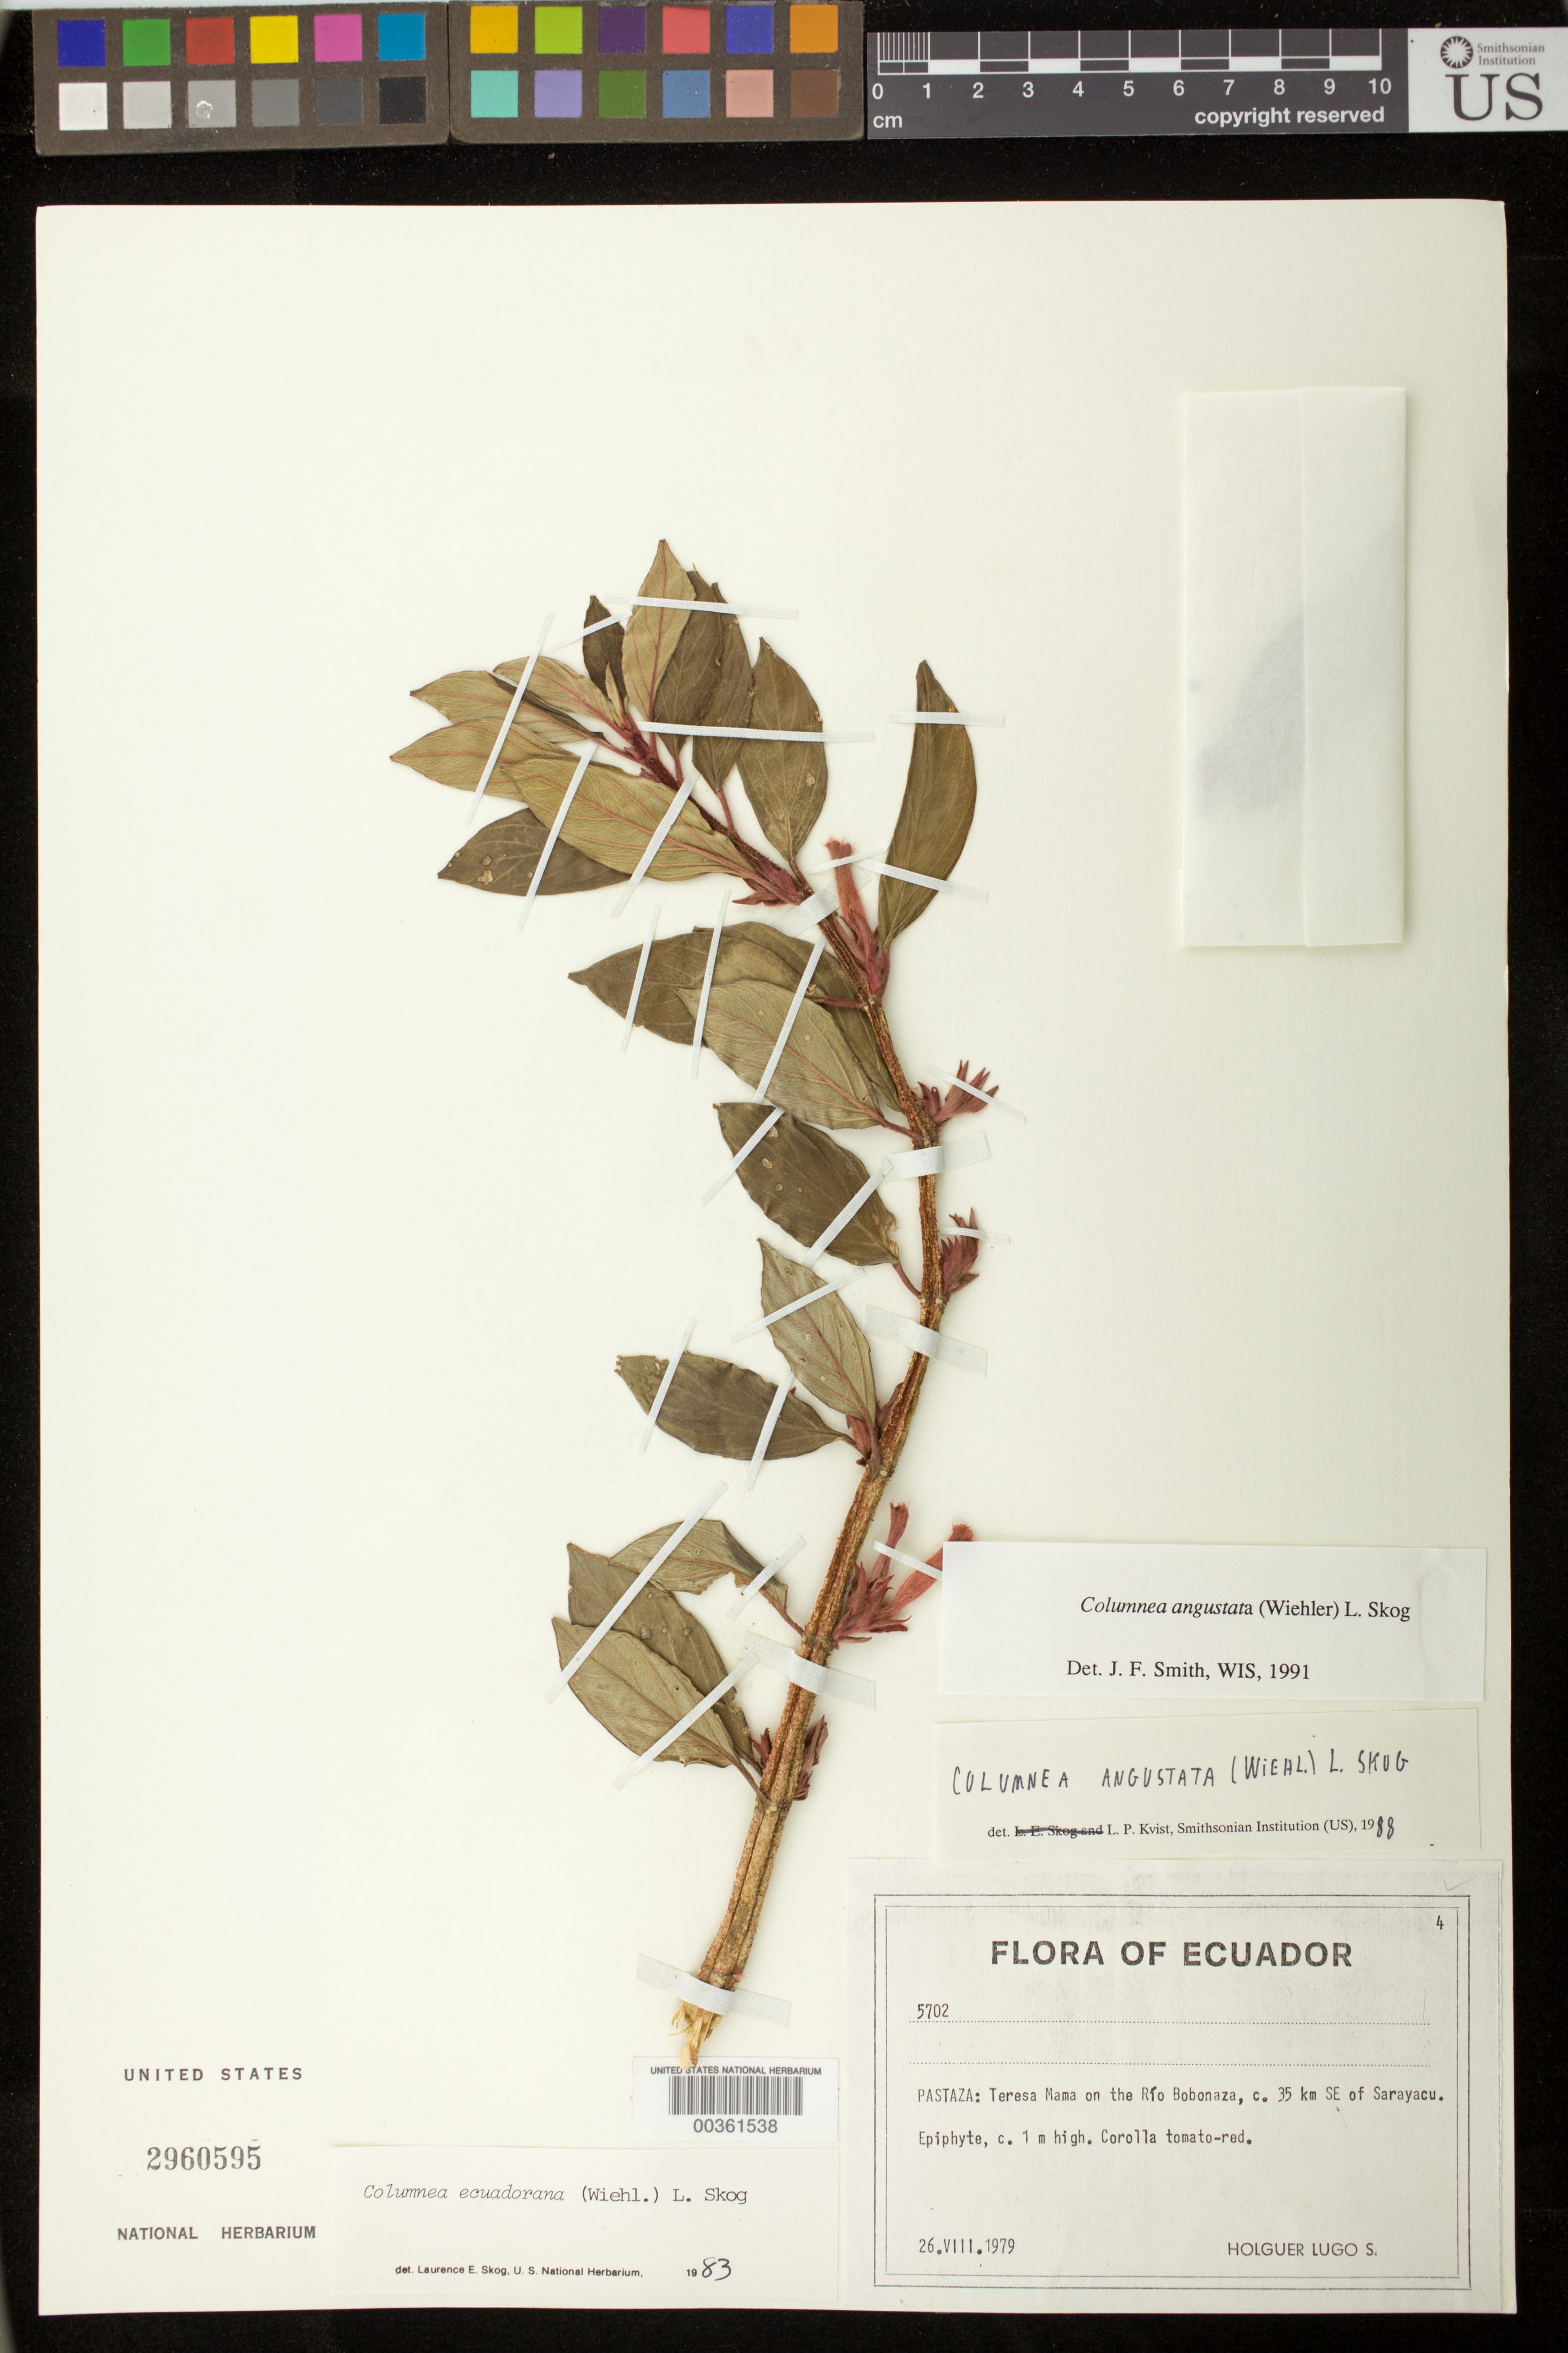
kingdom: Plantae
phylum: Tracheophyta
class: Magnoliopsida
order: Lamiales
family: Gesneriaceae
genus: Columnea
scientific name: Columnea angustata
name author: (Wiehler) L.E. Skog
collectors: H. Lugo S.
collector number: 5702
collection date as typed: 26 Aug 1979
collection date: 1979-08-26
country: Ecuador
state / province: Pastaza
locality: Teresa Mama on Rio Bobonaza, C. 35 km SE of Sarayacu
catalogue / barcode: US 2960595